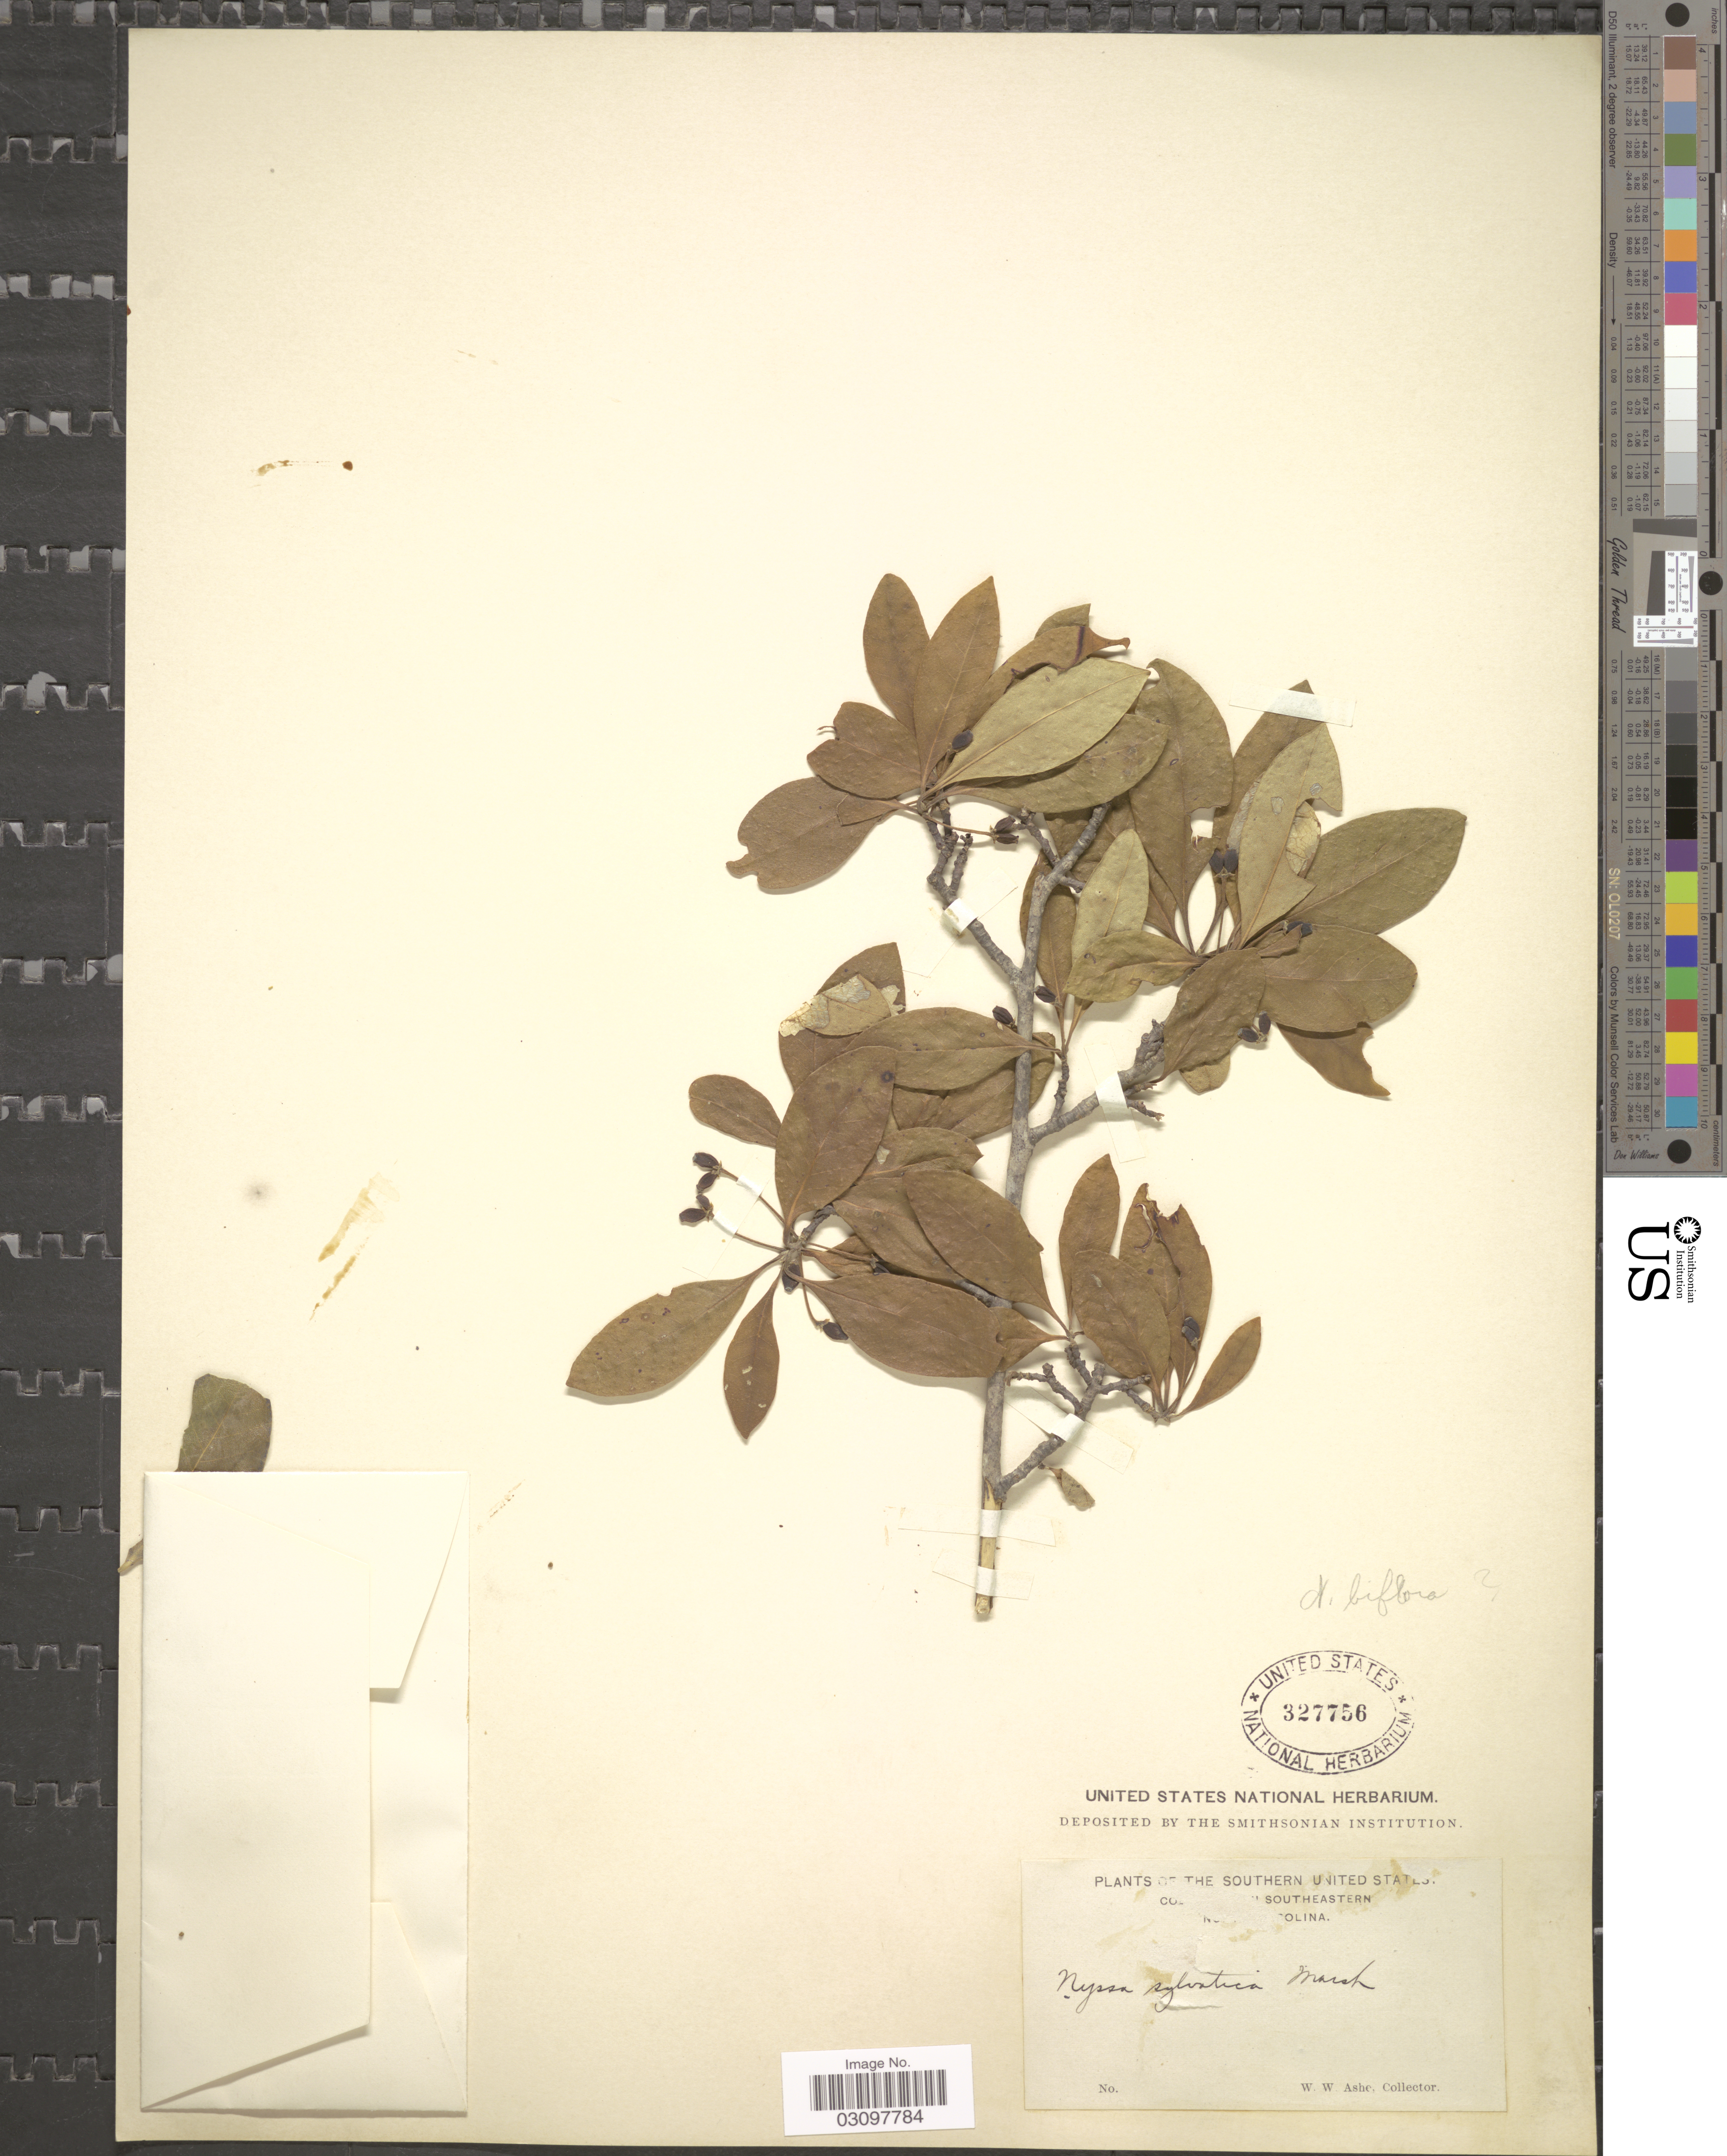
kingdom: Plantae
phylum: Tracheophyta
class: Magnoliopsida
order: Cornales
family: Nyssaceae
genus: Nyssa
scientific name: Nyssa biflora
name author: Walter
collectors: W. W. Ashe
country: United States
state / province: North Carolina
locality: Southeastern. North Carolina. Southern United States.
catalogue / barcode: US 327756